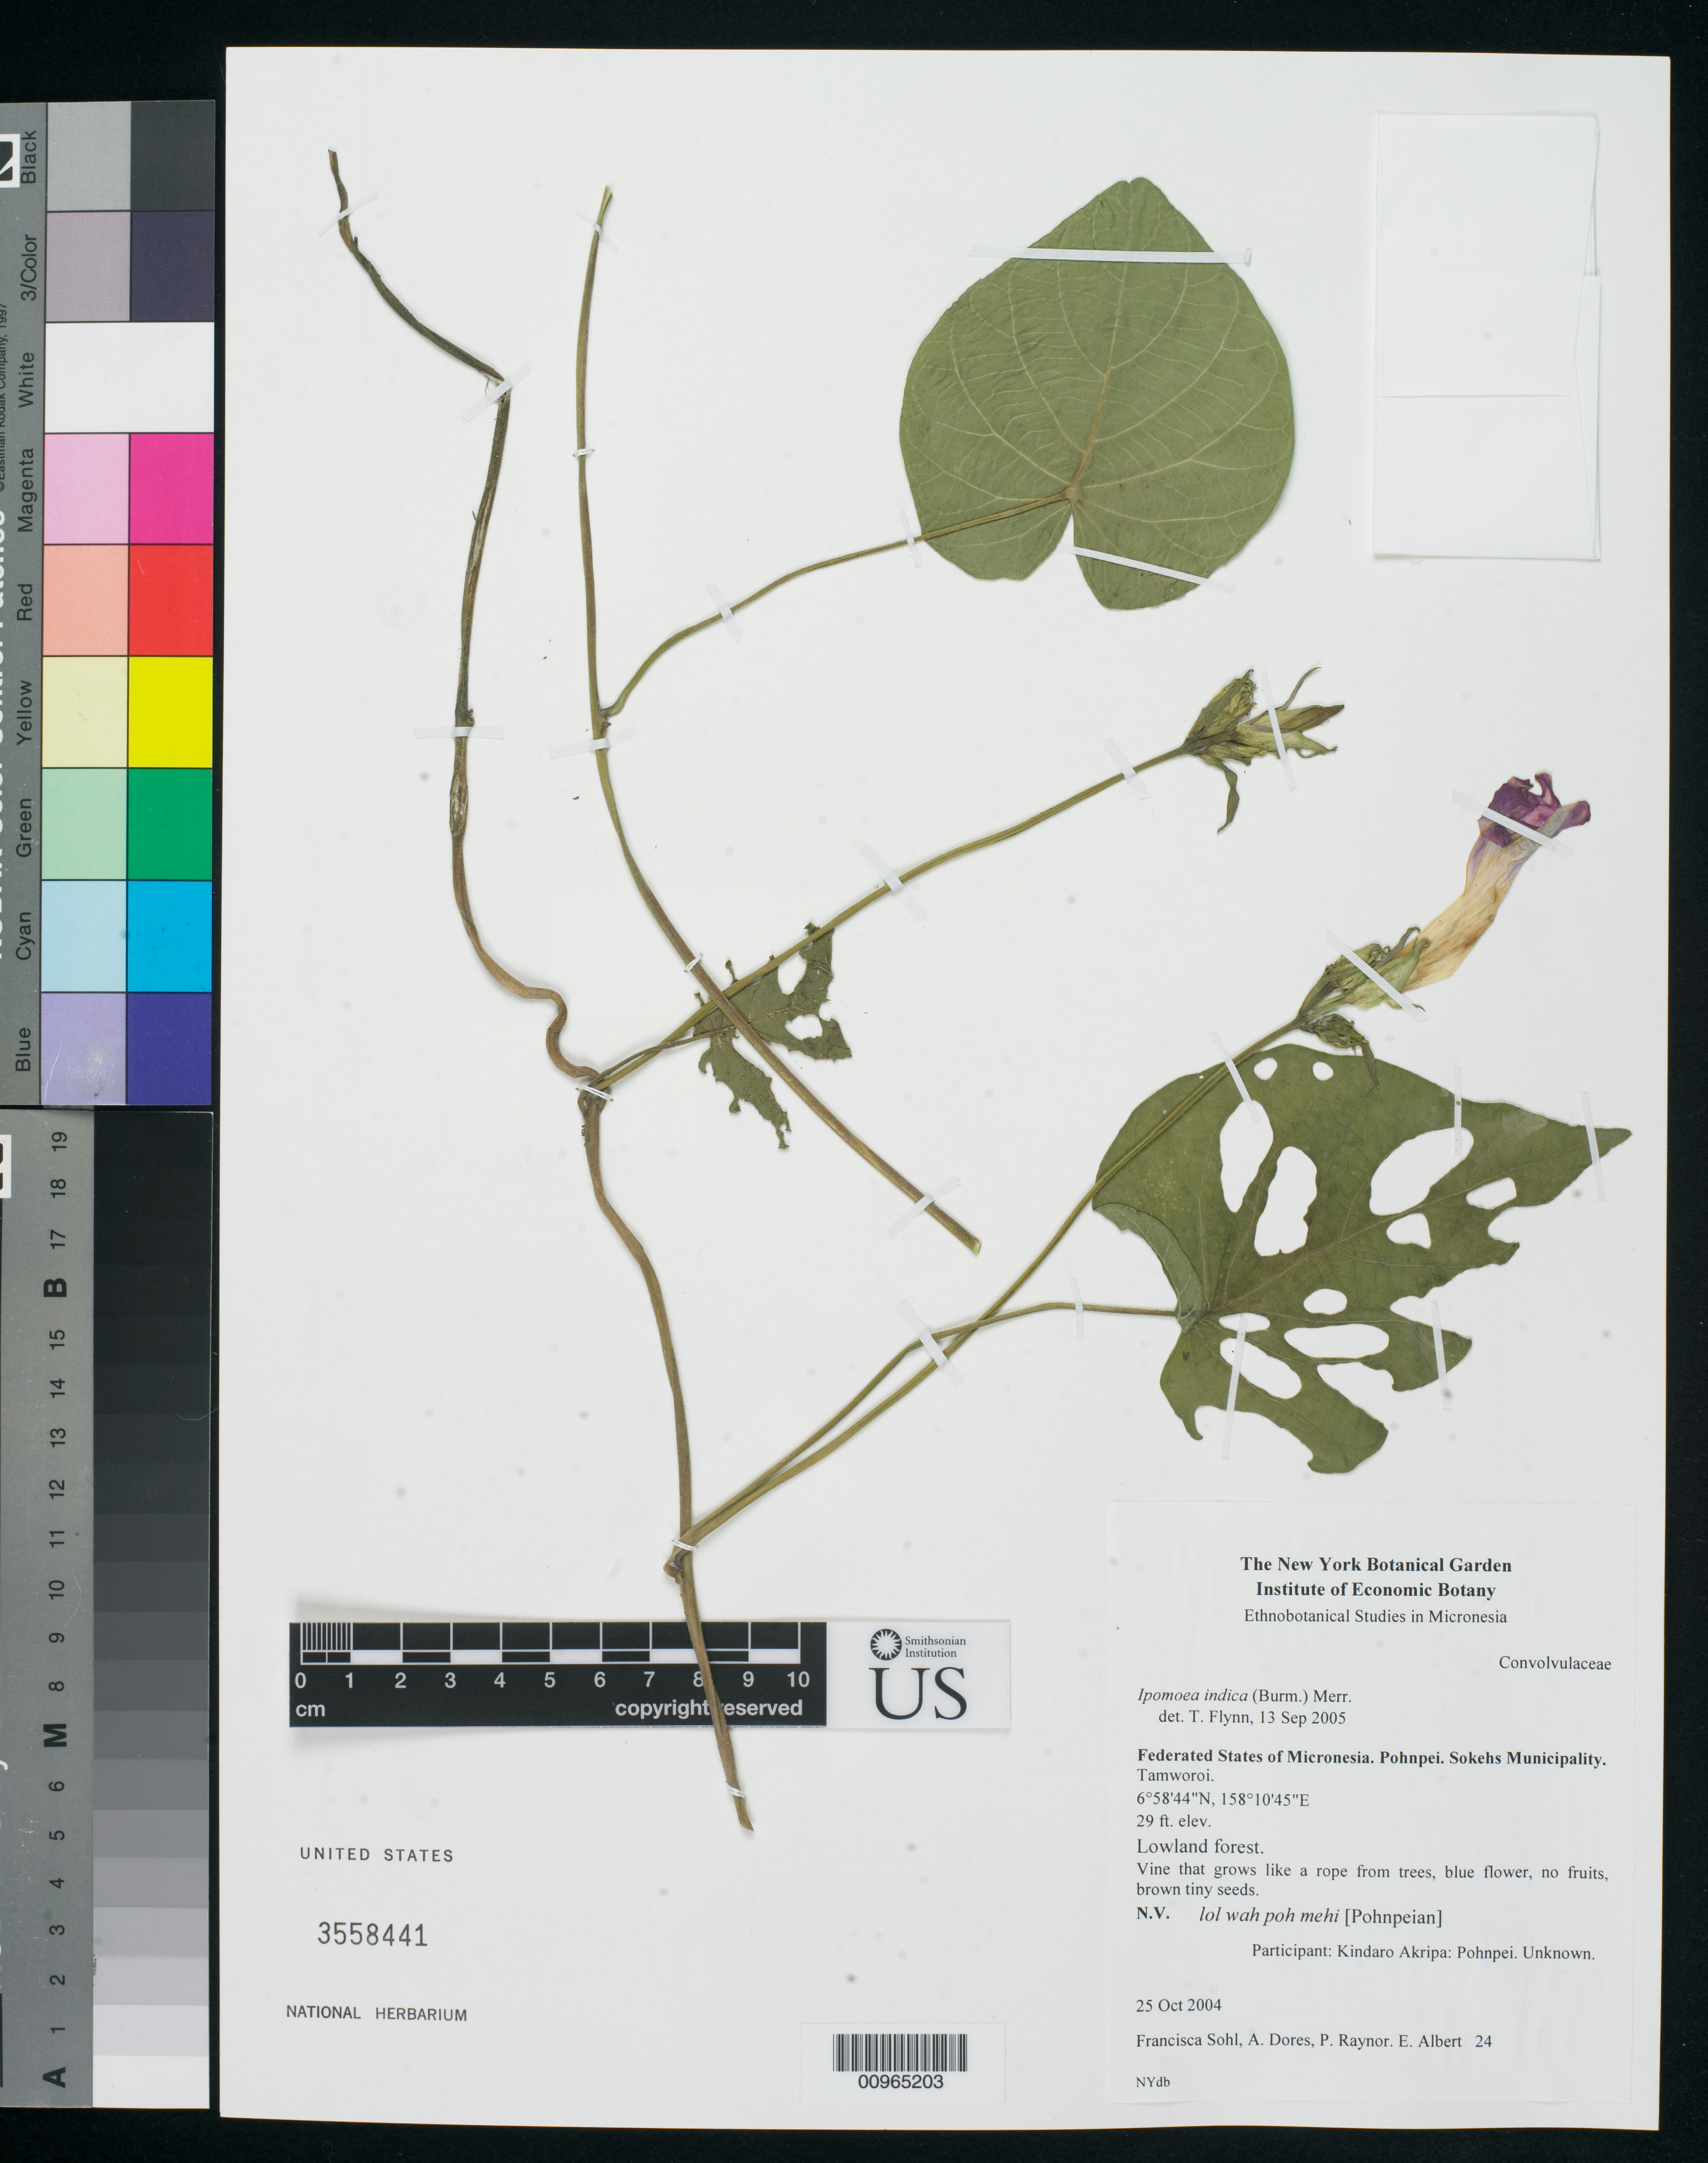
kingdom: Plantae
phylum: Tracheophyta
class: Magnoliopsida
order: Solanales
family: Convolvulaceae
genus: Ipomoea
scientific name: Ipomoea indica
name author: (Burm.) Merr.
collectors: F. Sohl, A. Dores, A. Raynor & E. Albert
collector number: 24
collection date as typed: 25 Oct 2004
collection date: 2004-10-25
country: Micronesia, Federated States of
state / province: Pohnpei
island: Pohnpei [Ponape]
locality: Tamworoi, Sokehs Muncipality, Pohnpei, Micronesia. Lowland forest.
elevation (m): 9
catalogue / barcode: US 3558441